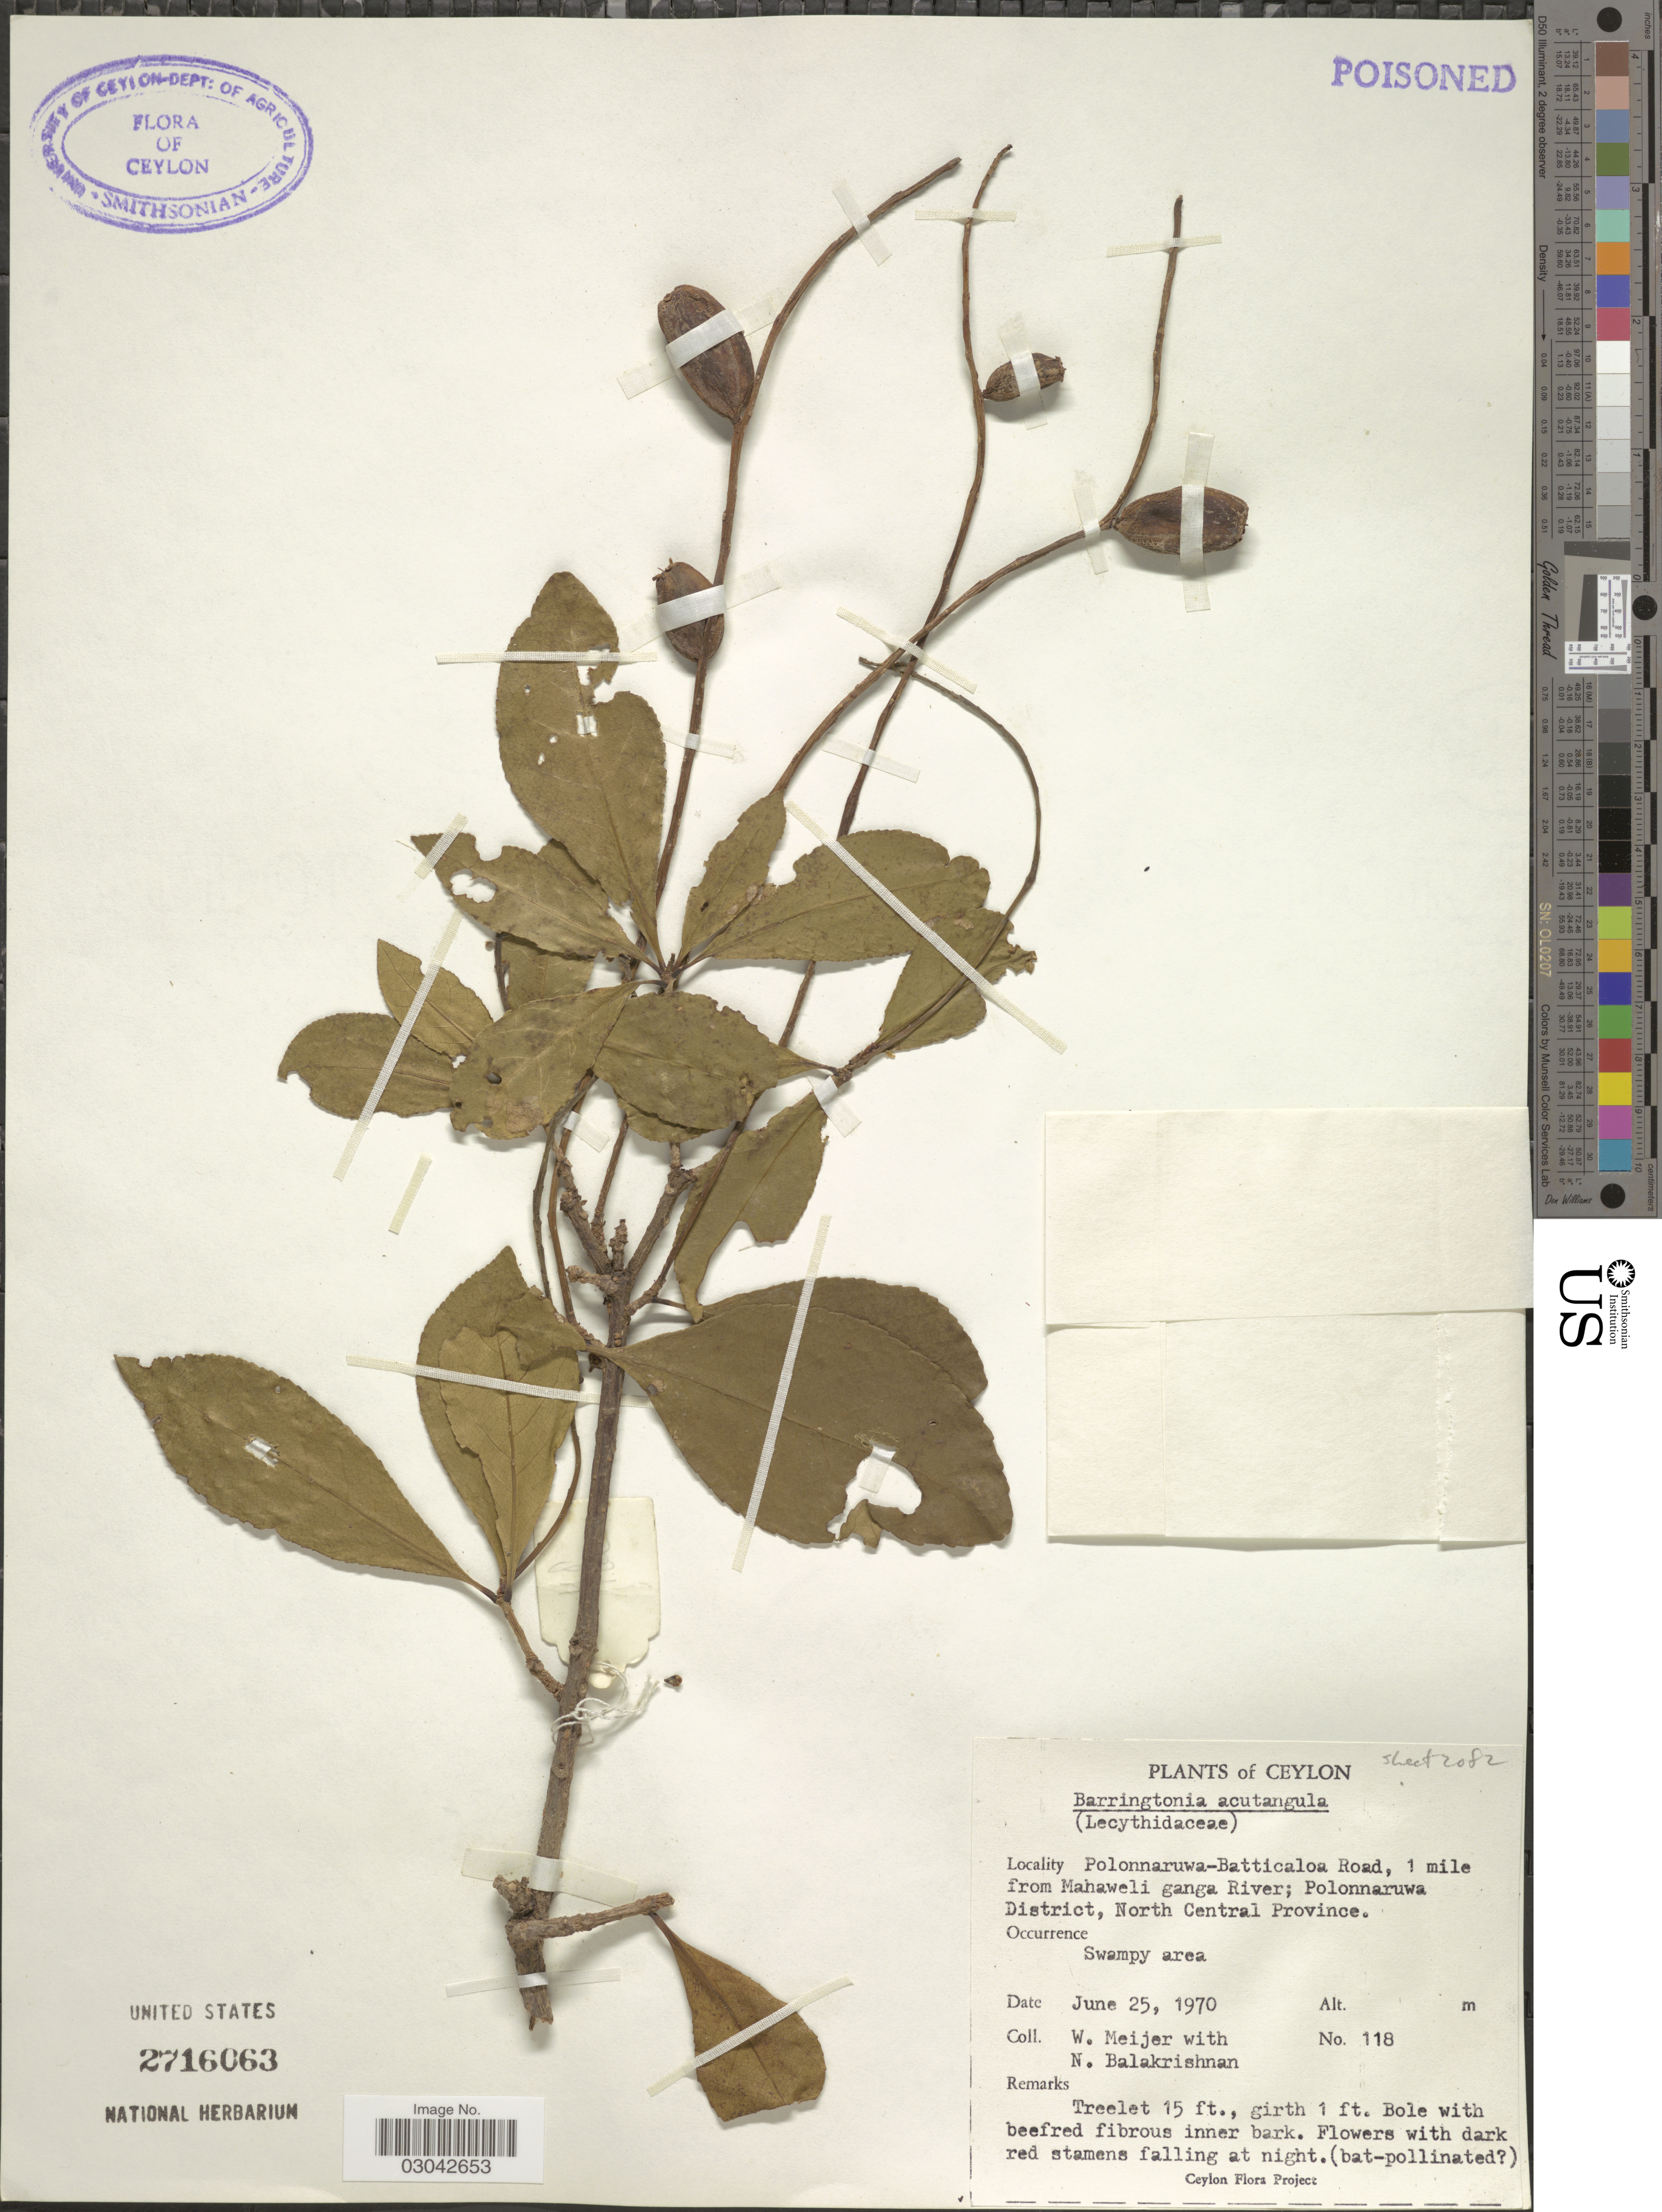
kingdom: Plantae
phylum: Tracheophyta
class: Magnoliopsida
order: Ericales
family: Lecythidaceae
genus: Barringtonia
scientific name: Barringtonia acutangula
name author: (L.) Gaertn.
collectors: W. Meijer & N. Balakrishnan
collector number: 118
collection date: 1970-06-25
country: Sri Lanka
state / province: North Central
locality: Ceylon. Polonnaruwa-Batticaloa Road, 1 mile from Mahaweli ganga River; Polonnaruwa District.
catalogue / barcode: US 2716063